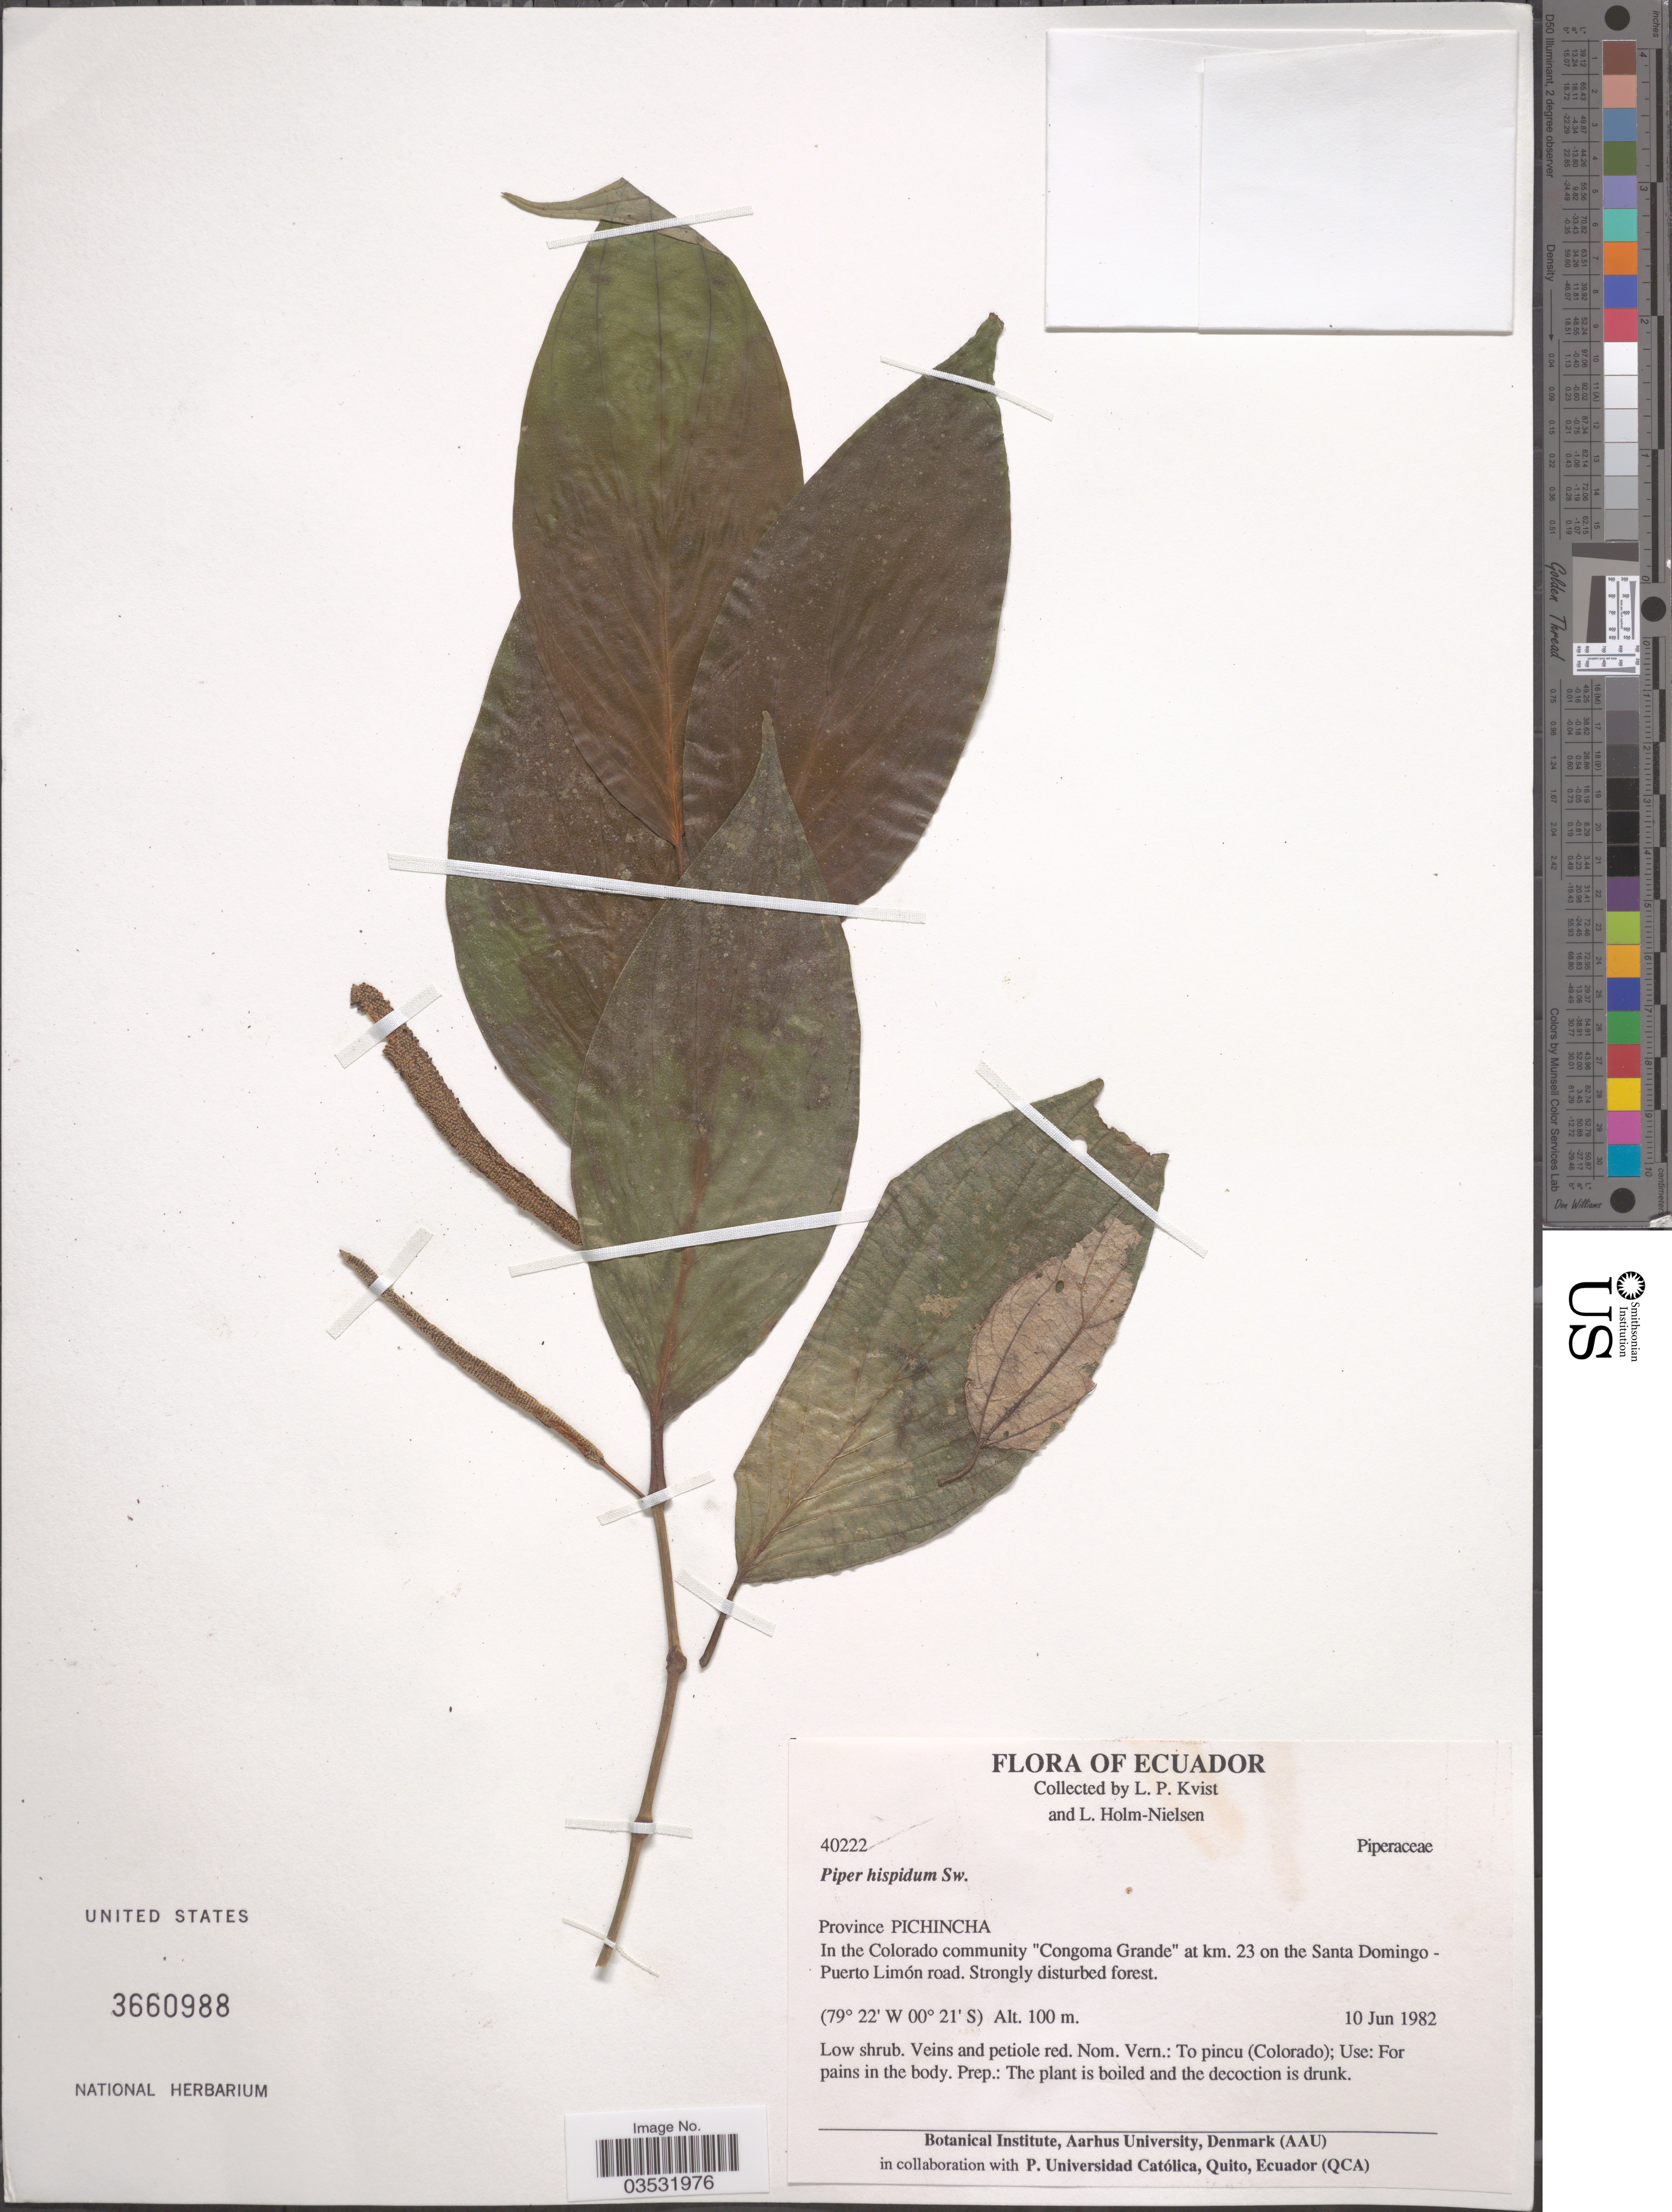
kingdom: Plantae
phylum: Tracheophyta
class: Magnoliopsida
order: Piperales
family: Piperaceae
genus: Piper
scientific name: Piper hispidum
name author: Sw.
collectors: L. P. Kvist & L. Holm-Nielsen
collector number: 40222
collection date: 1982-06-10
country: Ecuador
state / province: Pichincha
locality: In the Colorado community 'Congoma Grande' at km. 23 on the Santa Domingo-Puerto Limón road.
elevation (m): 100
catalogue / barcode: US 3660988